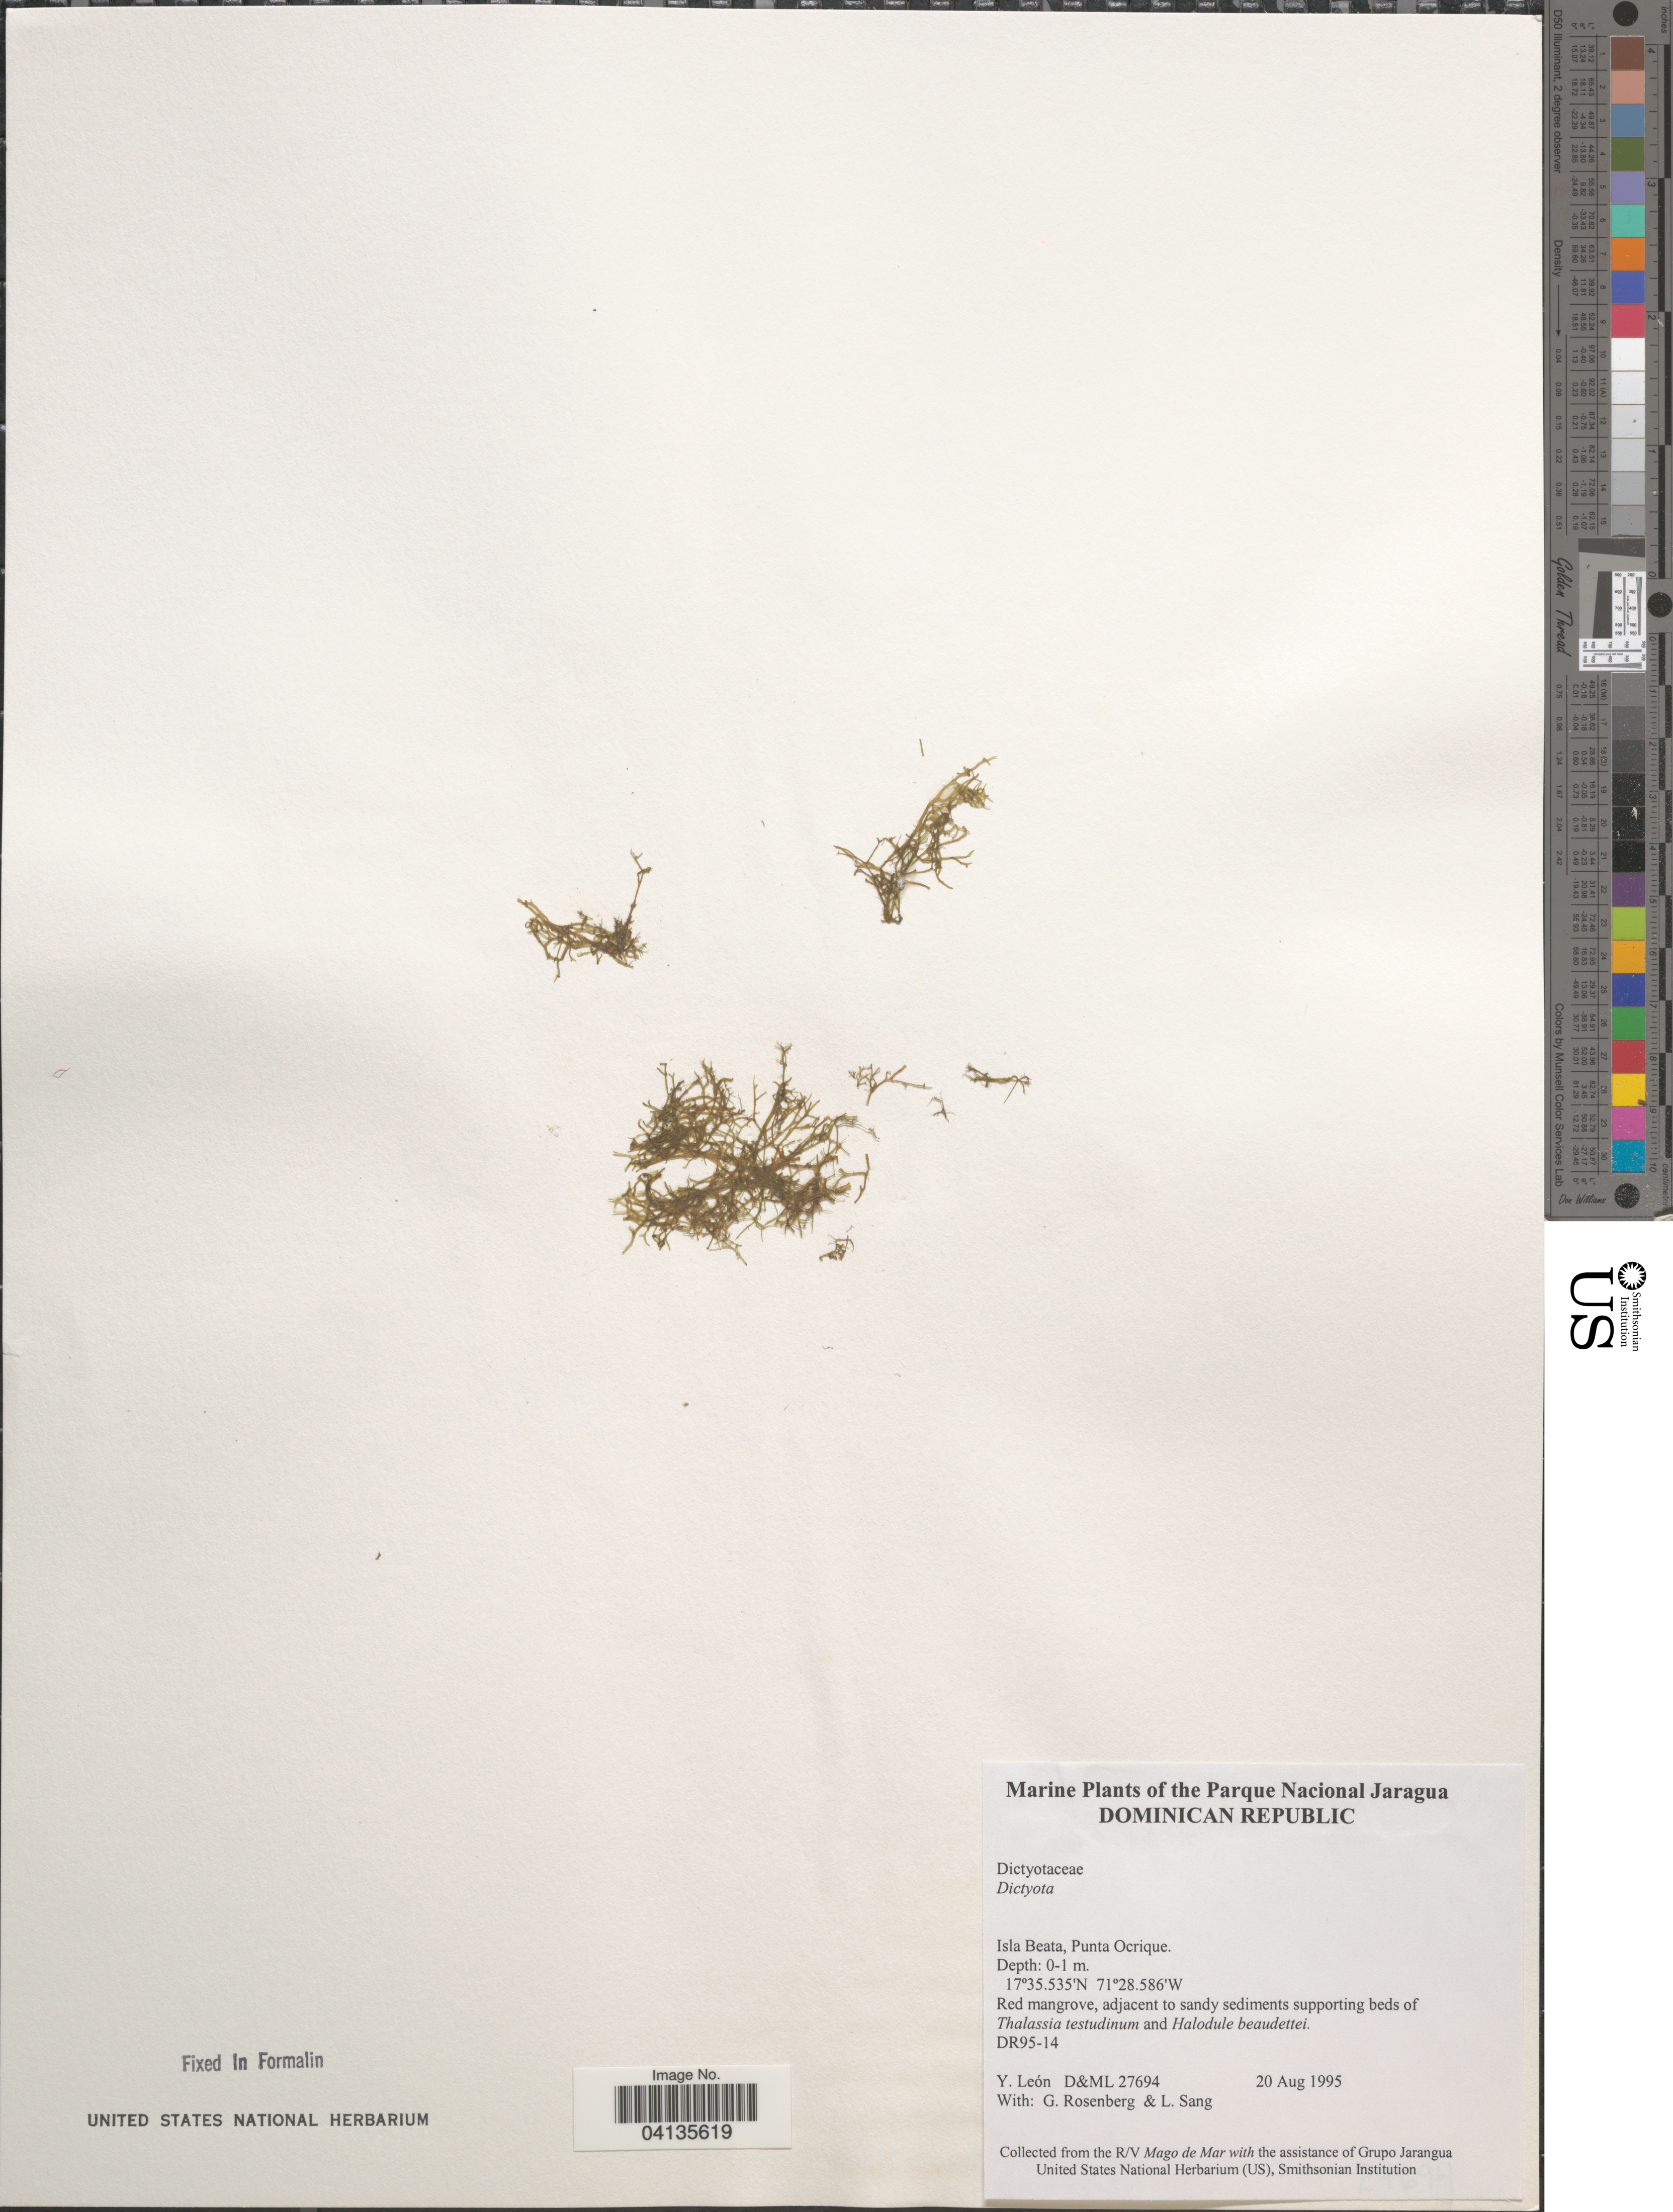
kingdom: Chromista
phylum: Ochrophyta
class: Phaeophyceae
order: Dictyotales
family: Dictyotaceae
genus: Dictyota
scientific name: Dictyota sp.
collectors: Y. León, G. Rosenberg & L. Sang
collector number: D&ML27694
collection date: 1995-08-20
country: Dominican Republic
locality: Parque Nacional Jaragua. Isla Beata, Punta Ocrique.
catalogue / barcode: US 238528